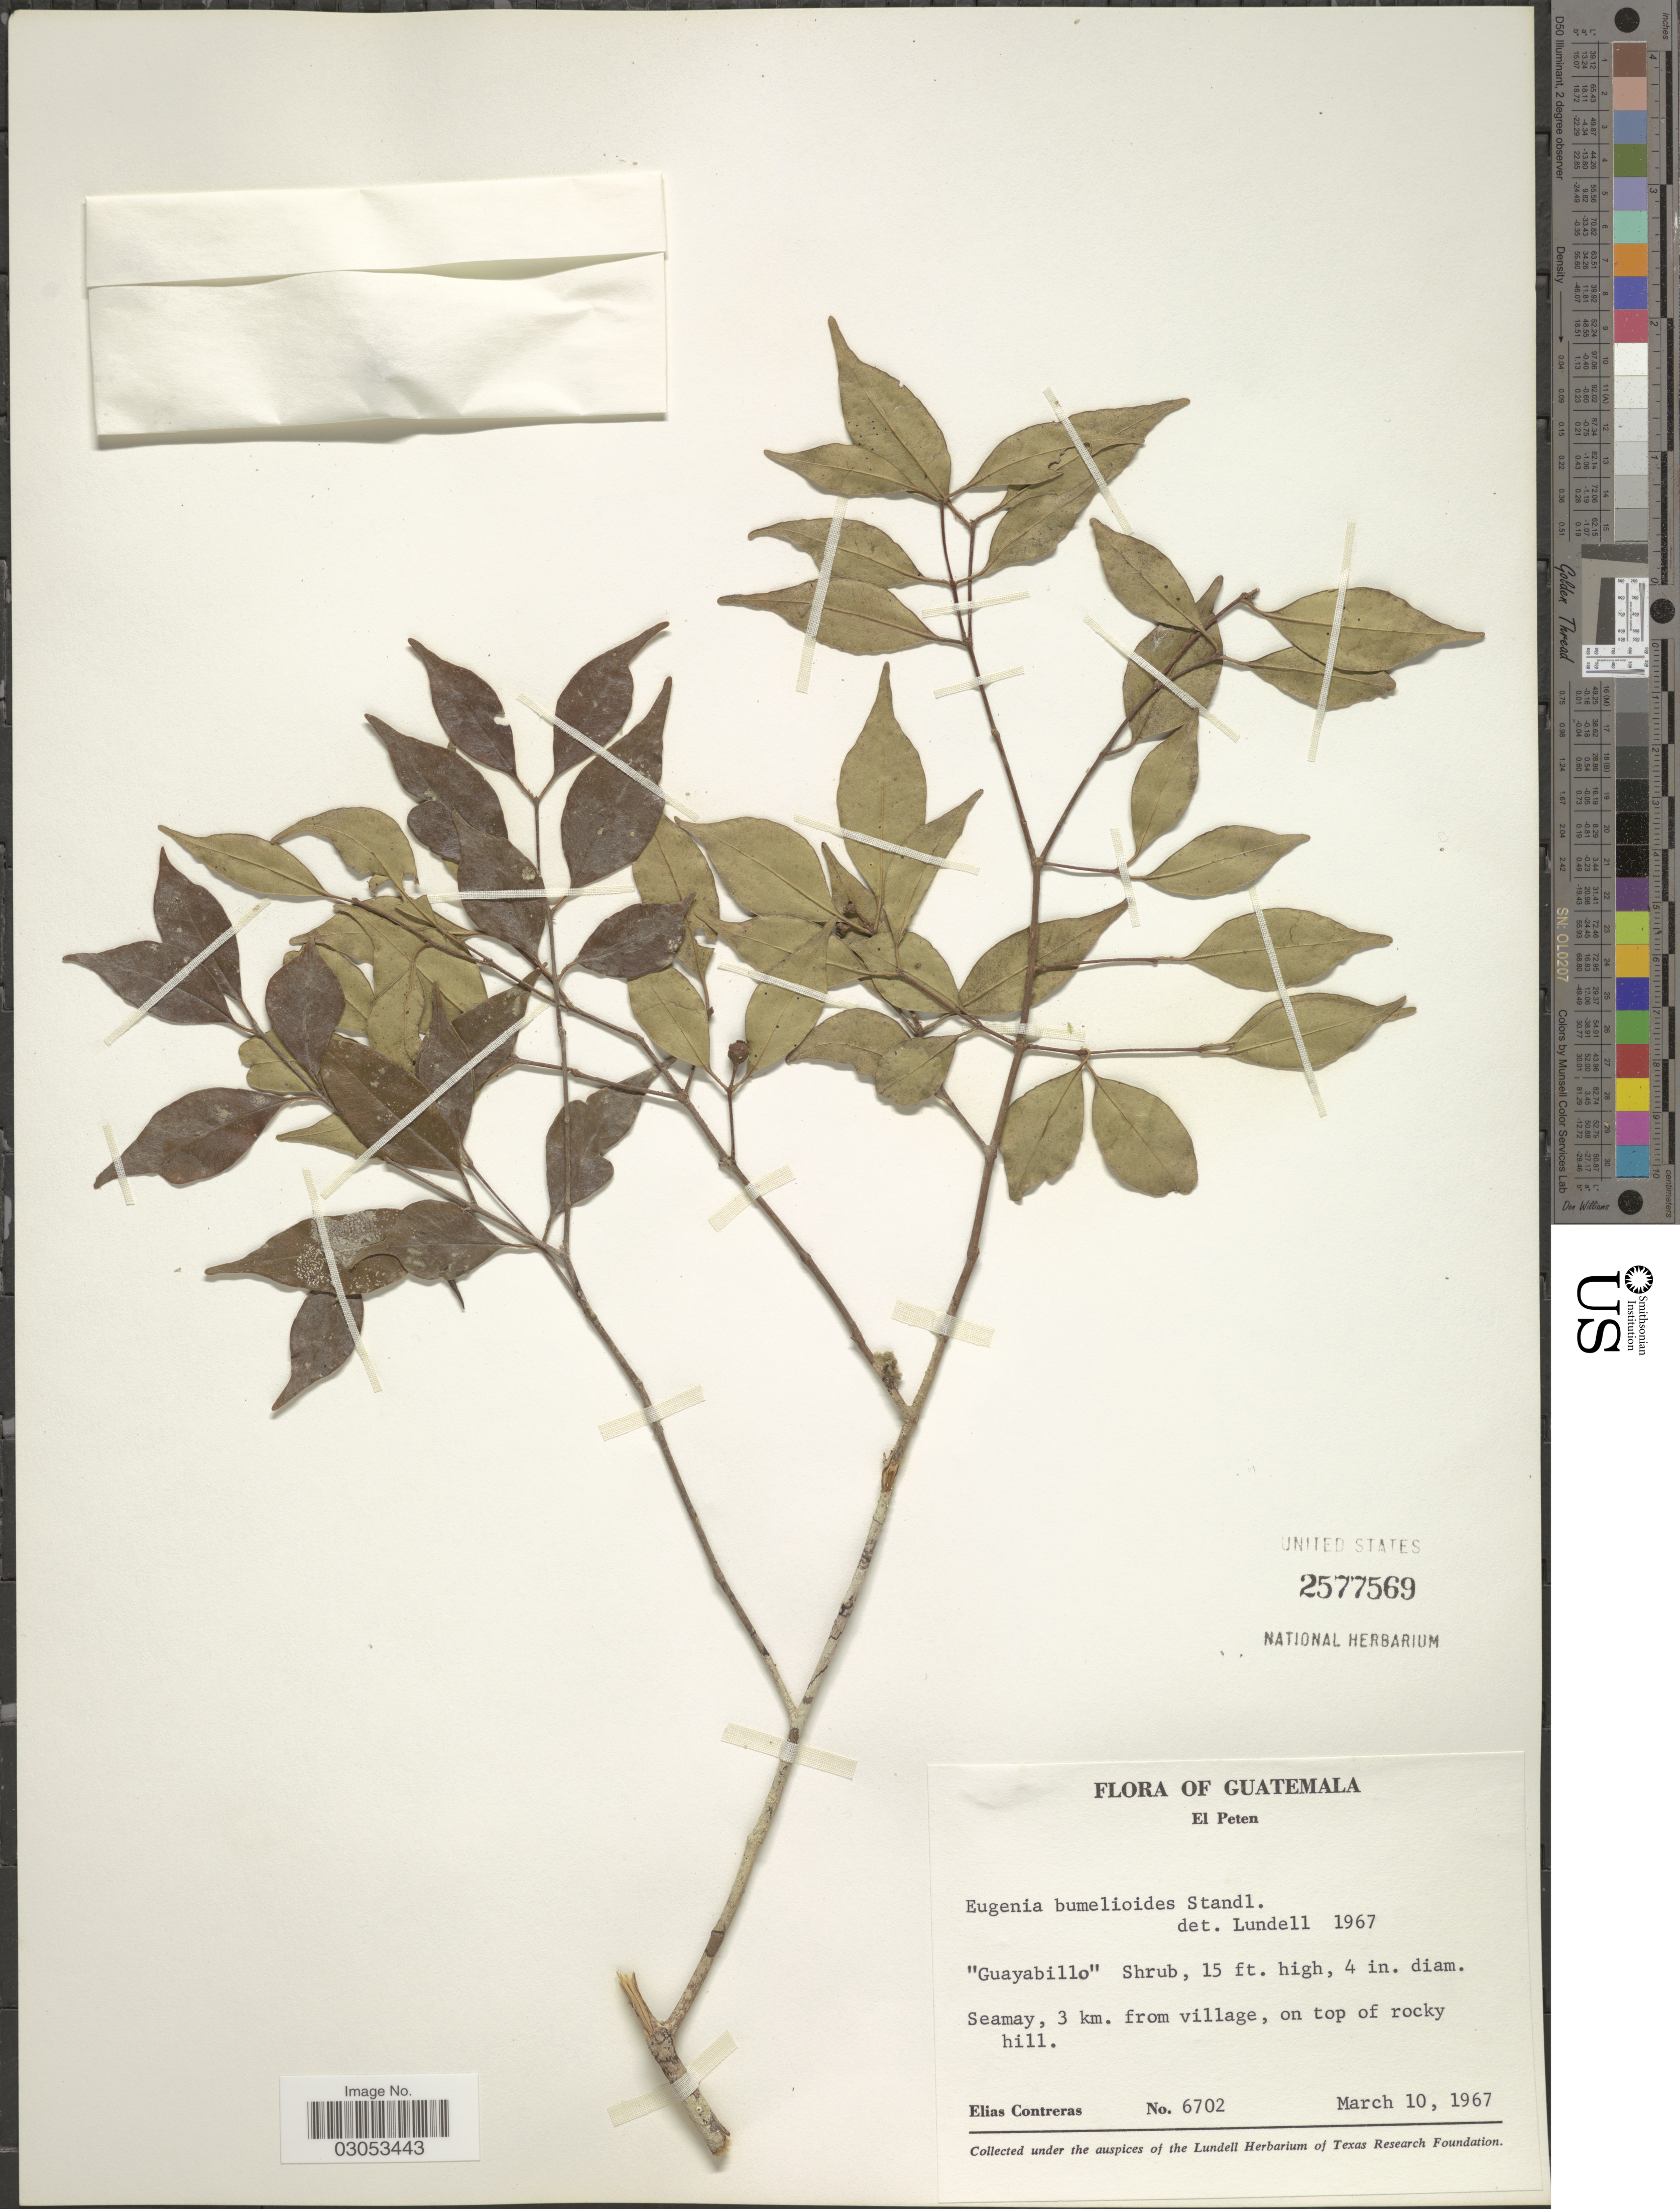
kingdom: Plantae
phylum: Tracheophyta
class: Magnoliopsida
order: Myrtales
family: Myrtaceae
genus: Eugenia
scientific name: Eugenia bumelioides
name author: Standl.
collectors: E. Contreras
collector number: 6702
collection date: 1967-03-10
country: Guatemala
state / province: El Petén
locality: Seamay, 3 km. from village, on top of rocky hill.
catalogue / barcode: US 2577569